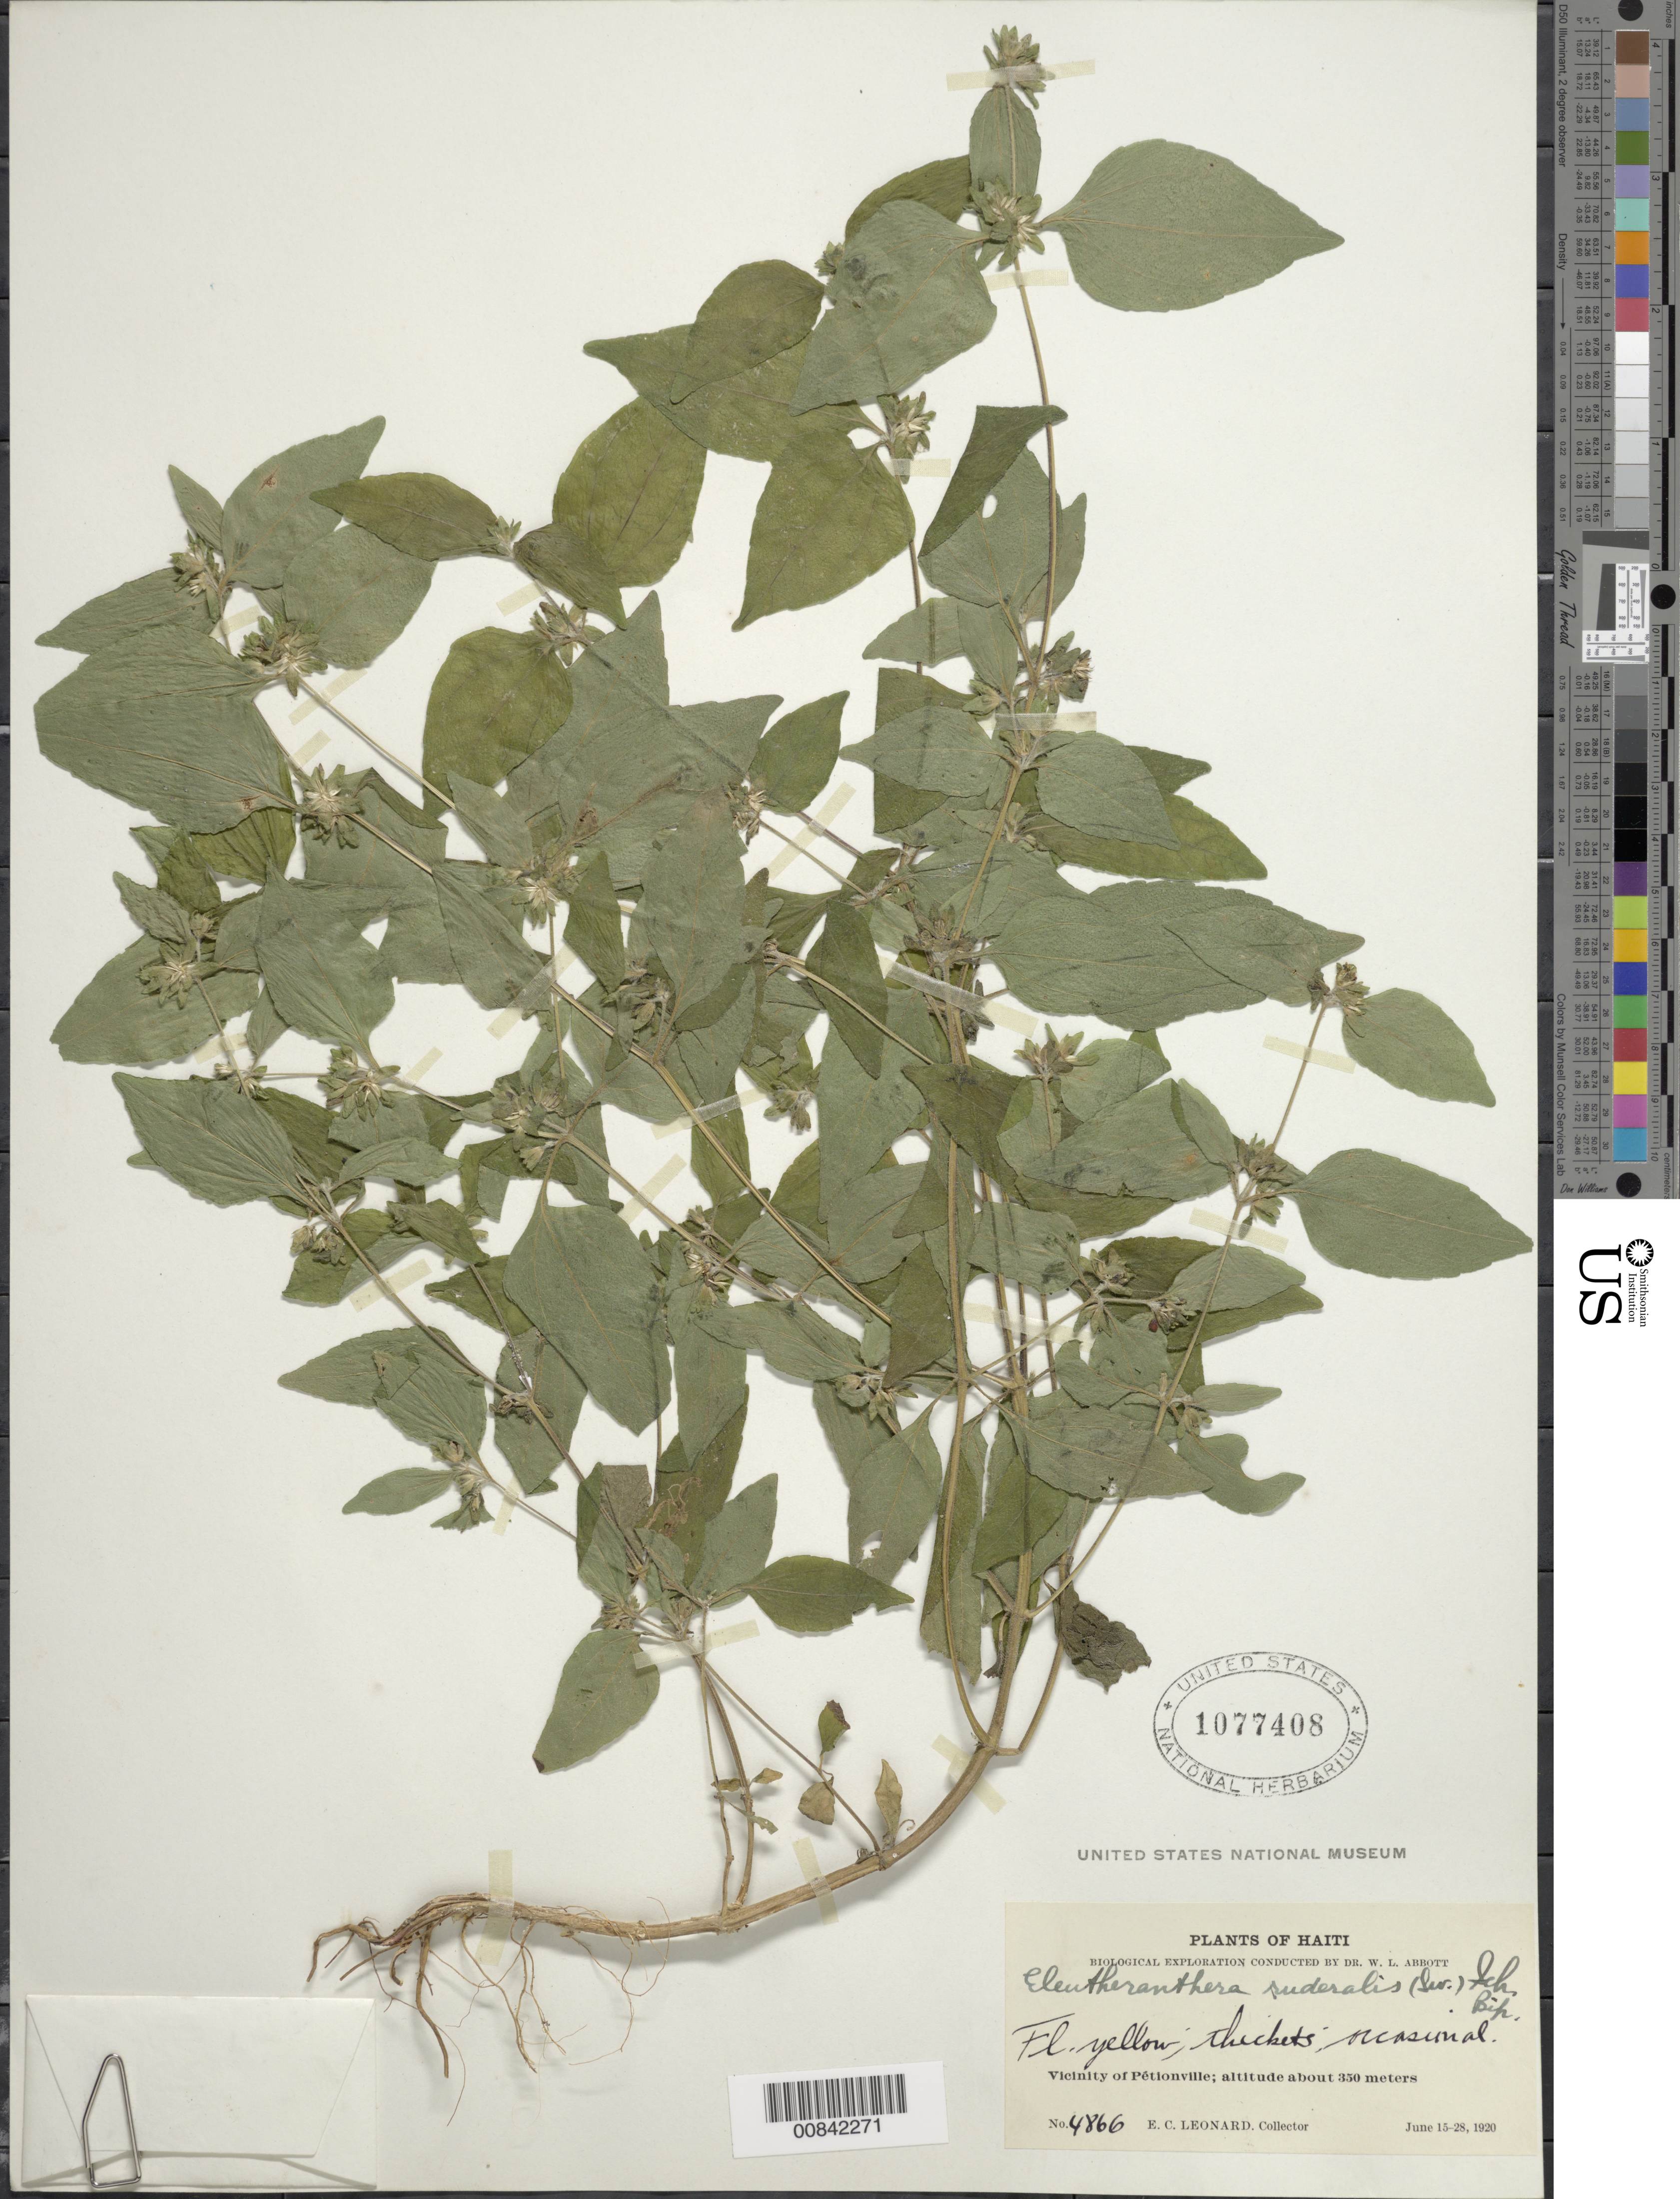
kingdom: Plantae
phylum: Tracheophyta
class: Magnoliopsida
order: Asterales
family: Asteraceae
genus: Eleutheranthera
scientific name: Eleutheranthera ruderalis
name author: (Sw.) Sch. Bip.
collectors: E. C. Leonard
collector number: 4866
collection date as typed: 15 Jun 1920 to 28 Jun 1920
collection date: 1920-06-15/1920-06-28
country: Haiti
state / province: Ouest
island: Hispaniola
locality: Vicinity of Pétionville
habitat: Thickets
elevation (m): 350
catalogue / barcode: US 1077408